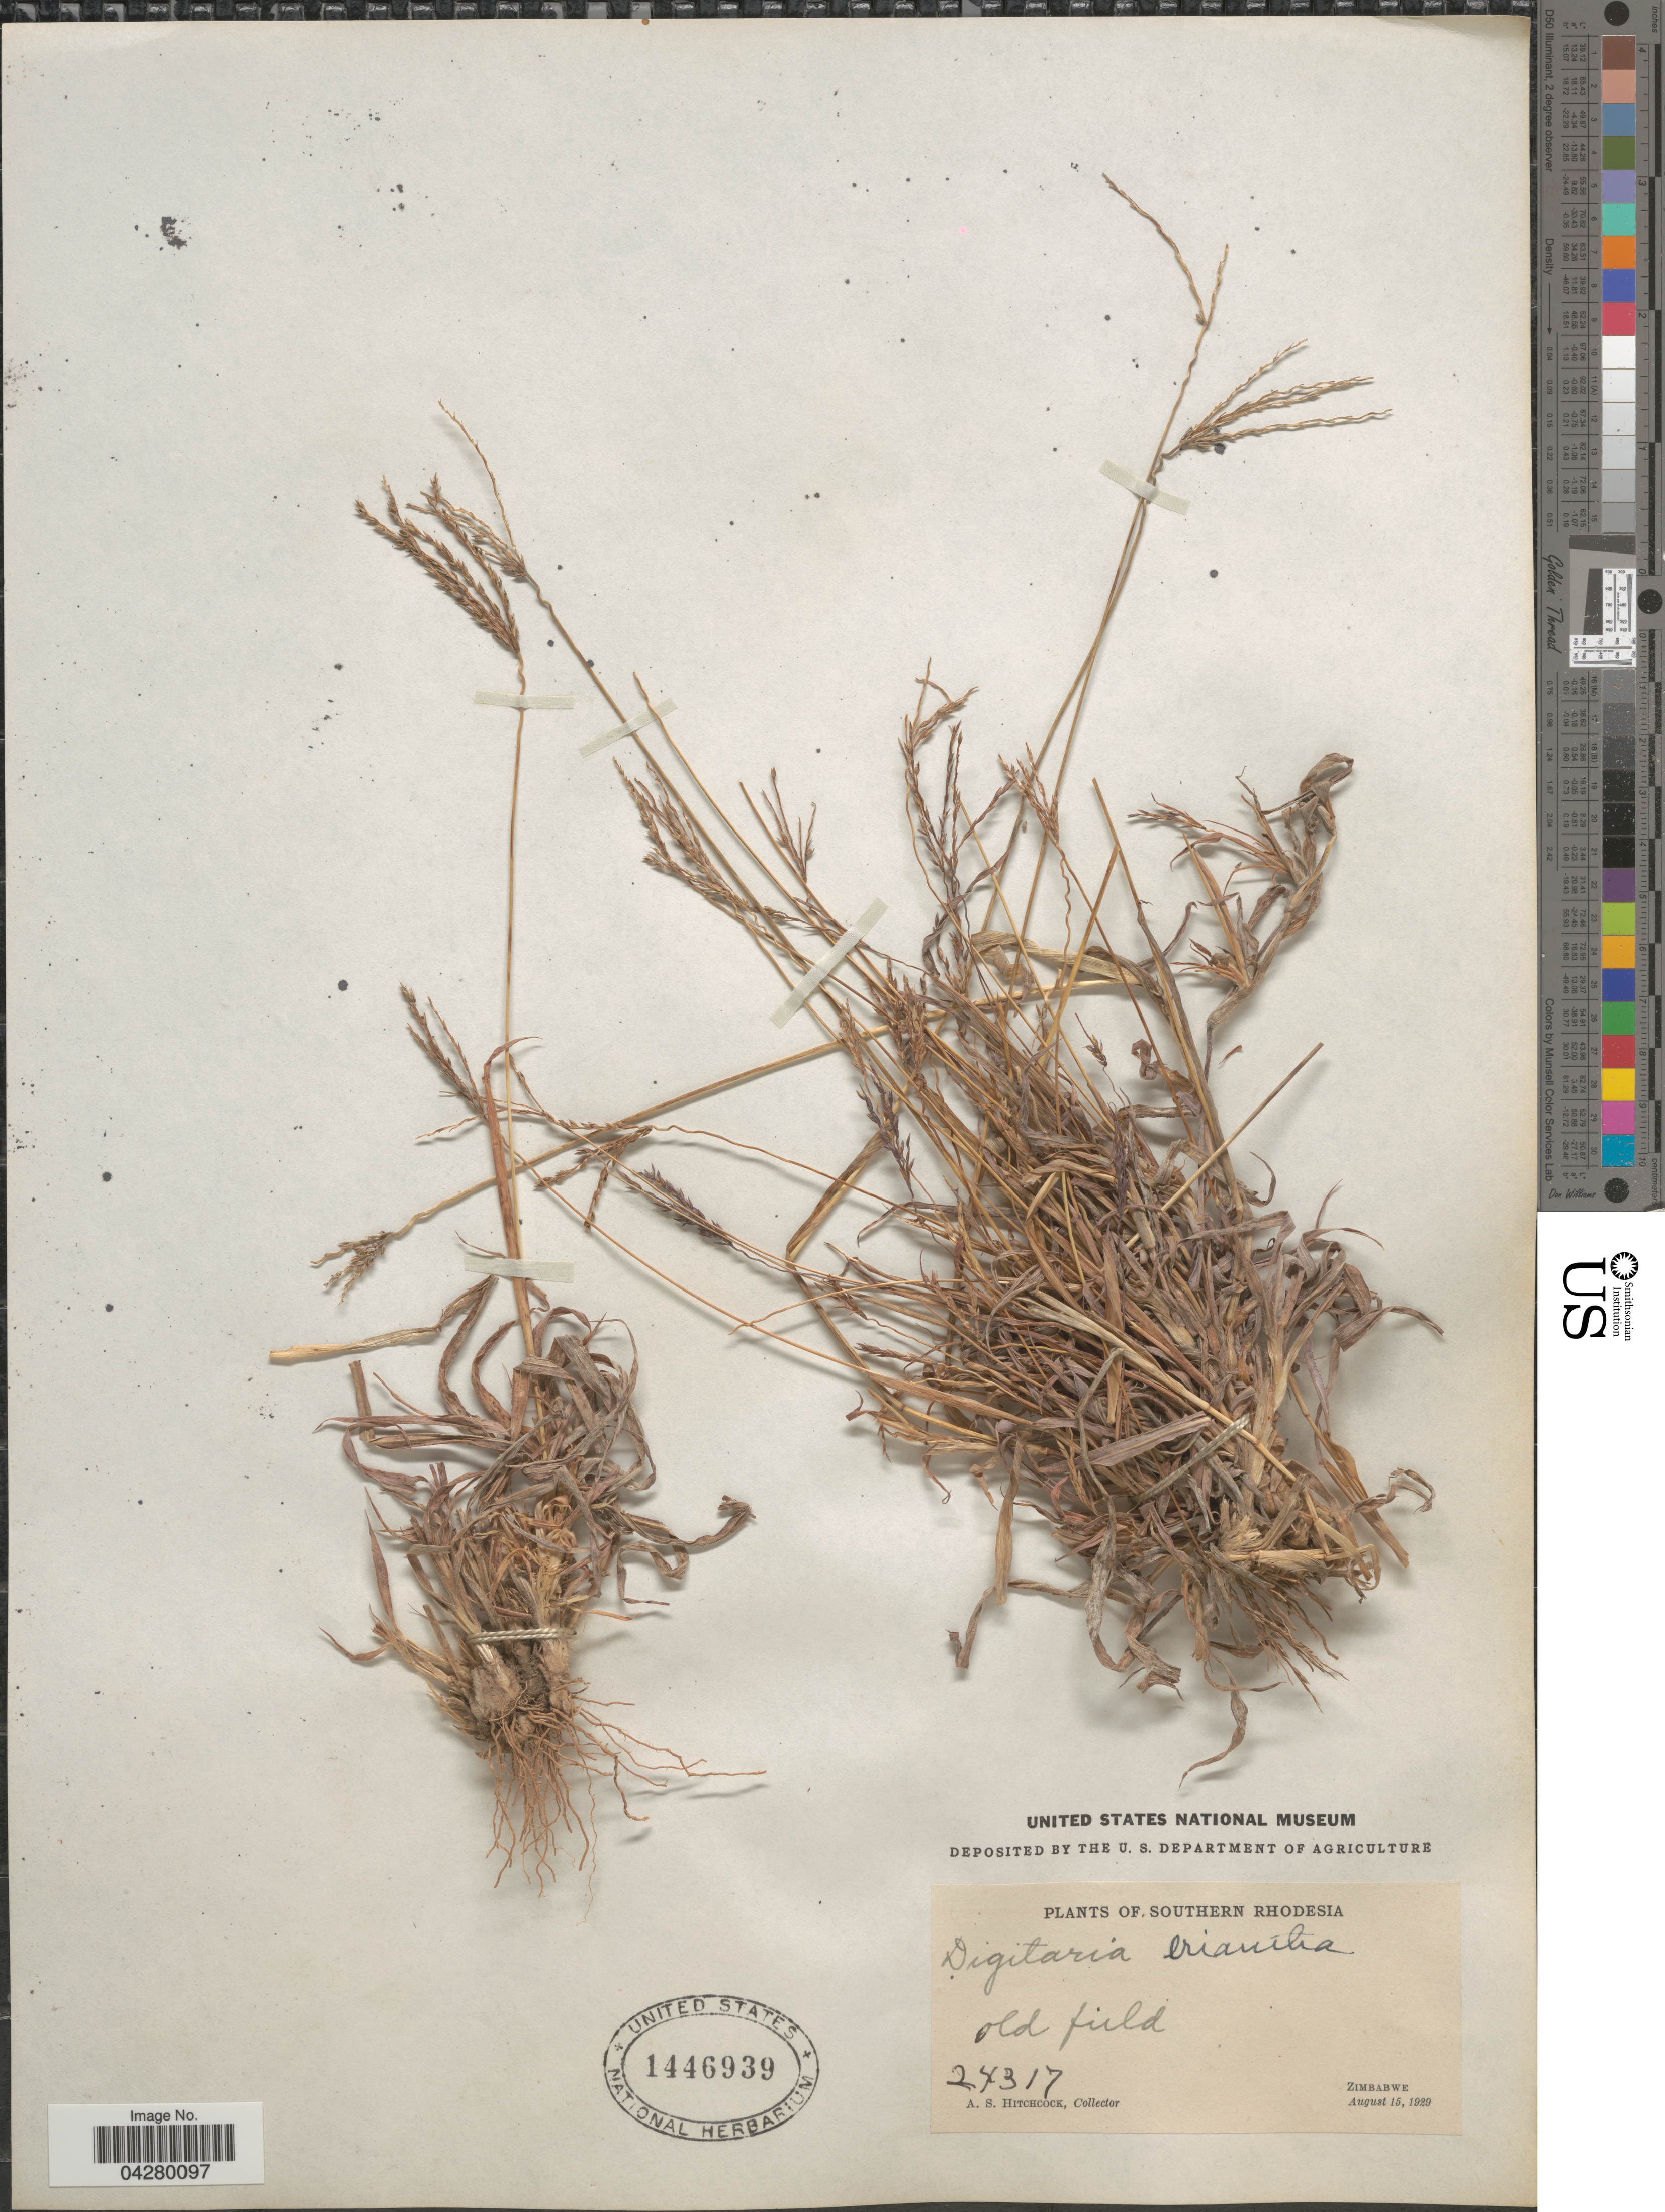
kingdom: Plantae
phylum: Tracheophyta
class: Liliopsida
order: Poales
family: Poaceae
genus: Digitaria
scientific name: Digitaria eriantha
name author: Steud.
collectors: A. S. Hitchcock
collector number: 24317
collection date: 1929-08-15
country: Zimbabwe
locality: Southern Rhodesia. Old field.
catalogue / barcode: US 1446939